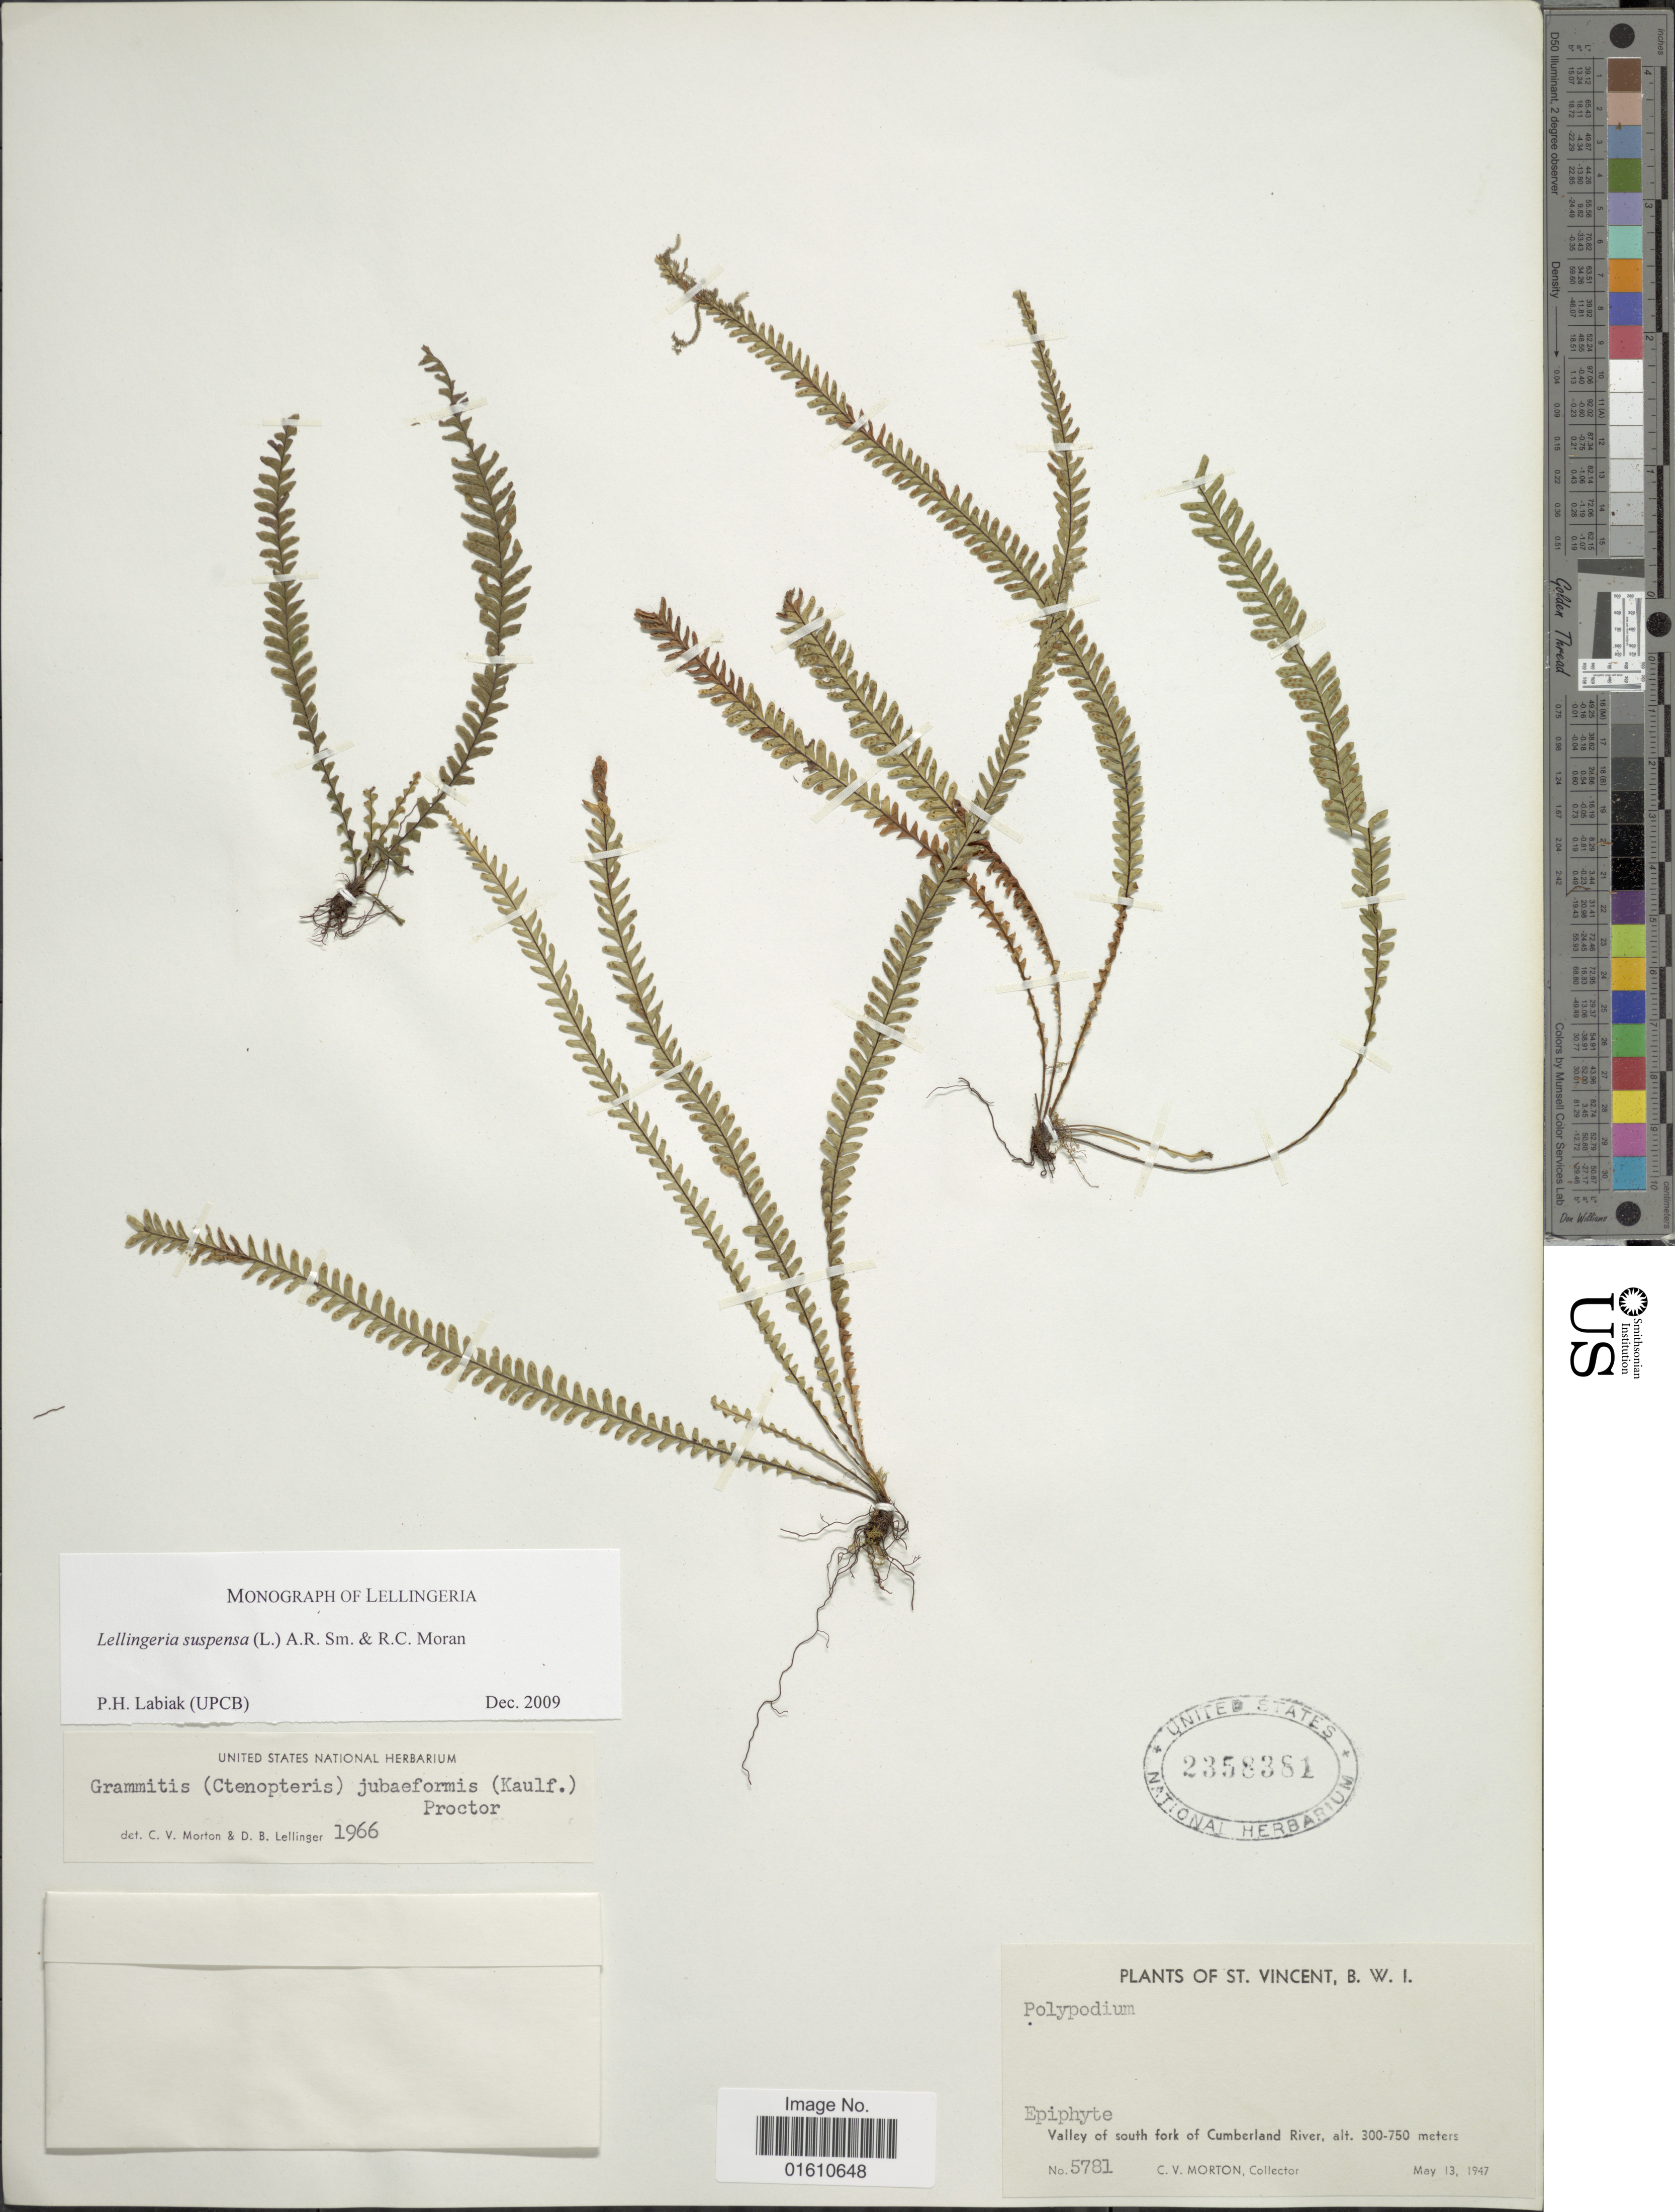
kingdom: Plantae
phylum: Tracheophyta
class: Polypodiopsida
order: Polypodiales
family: Polypodiaceae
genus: Lellingeria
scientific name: Lellingeria suspensa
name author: (L.) A.R. Sm. & R.C. Moran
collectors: C. V. Morton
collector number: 5781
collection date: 1947-05-13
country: St. Vincent - Grenadines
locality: St. Vincent, Valley of south fork of Cumberland River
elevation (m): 300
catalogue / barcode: US 2358381